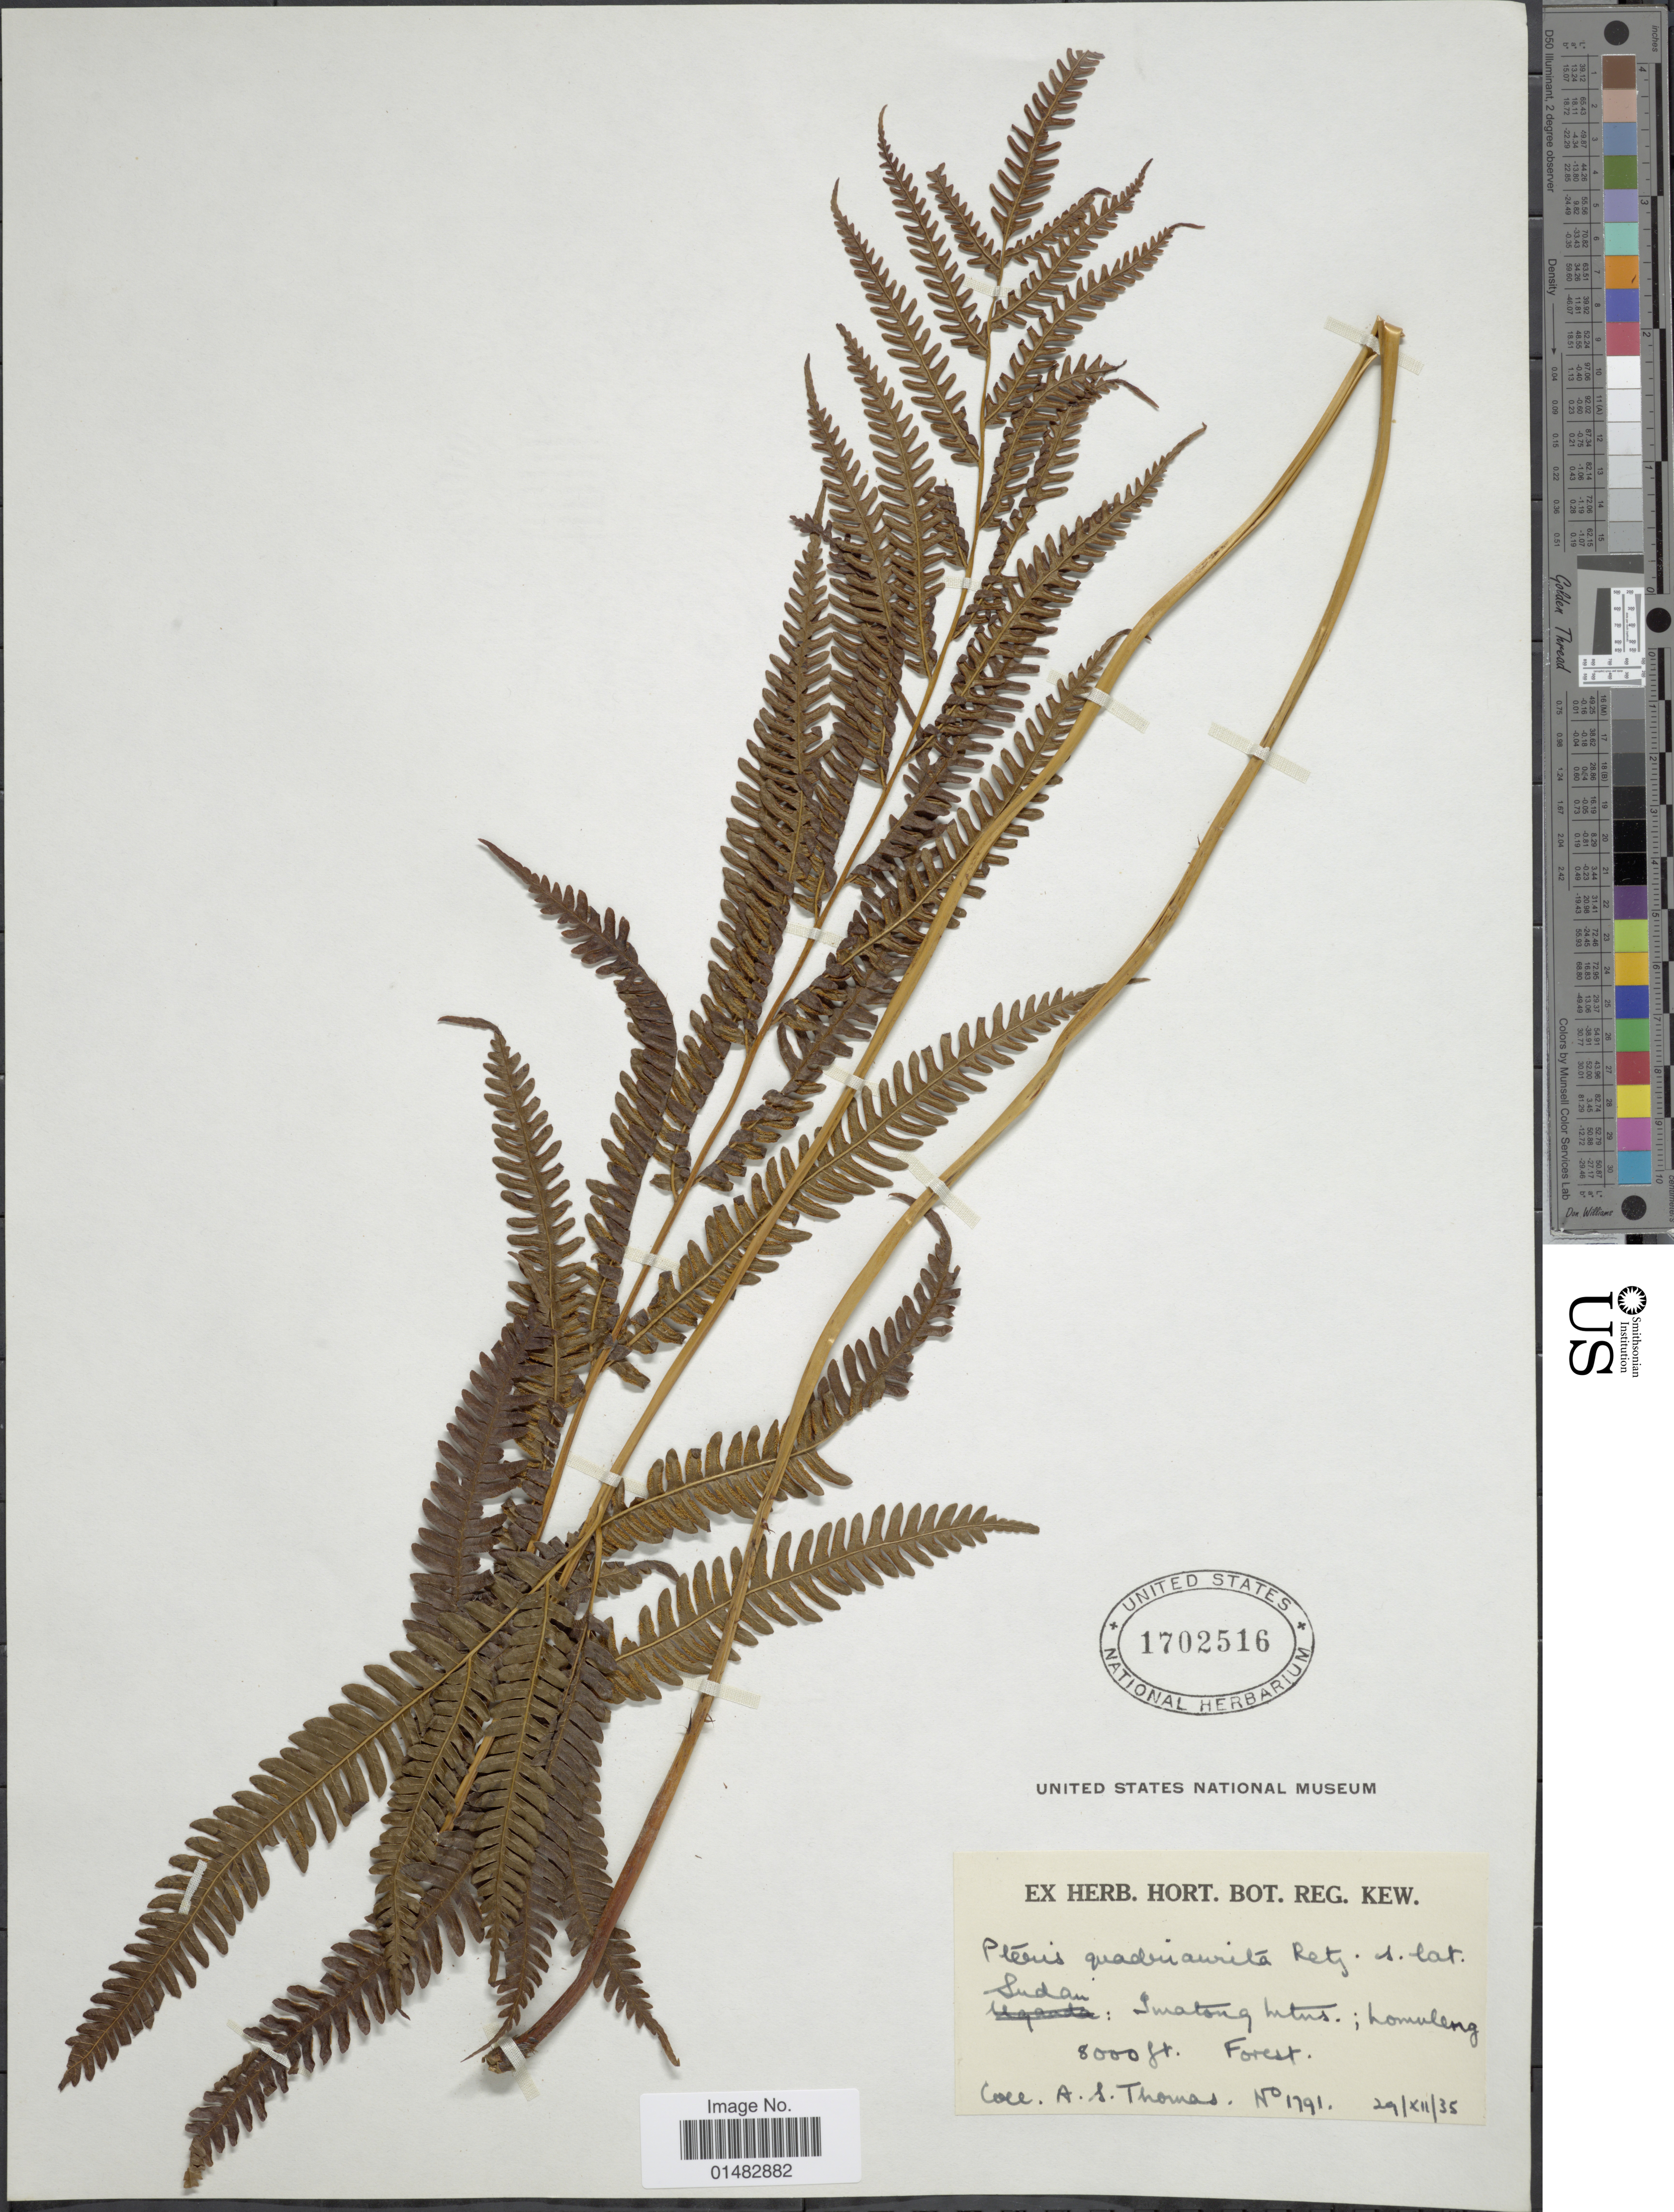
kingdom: Plantae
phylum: Tracheophyta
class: Polypodiopsida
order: Polypodiales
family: Pteridaceae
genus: Pteris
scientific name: Pteris quadriaurita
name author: Retz.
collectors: A. Thomas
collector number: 1791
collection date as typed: Transcribed d/m/y: 29/12/35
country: Sudan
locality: Imatong Mts, Lomuleng.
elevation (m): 2438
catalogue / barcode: US 1702516